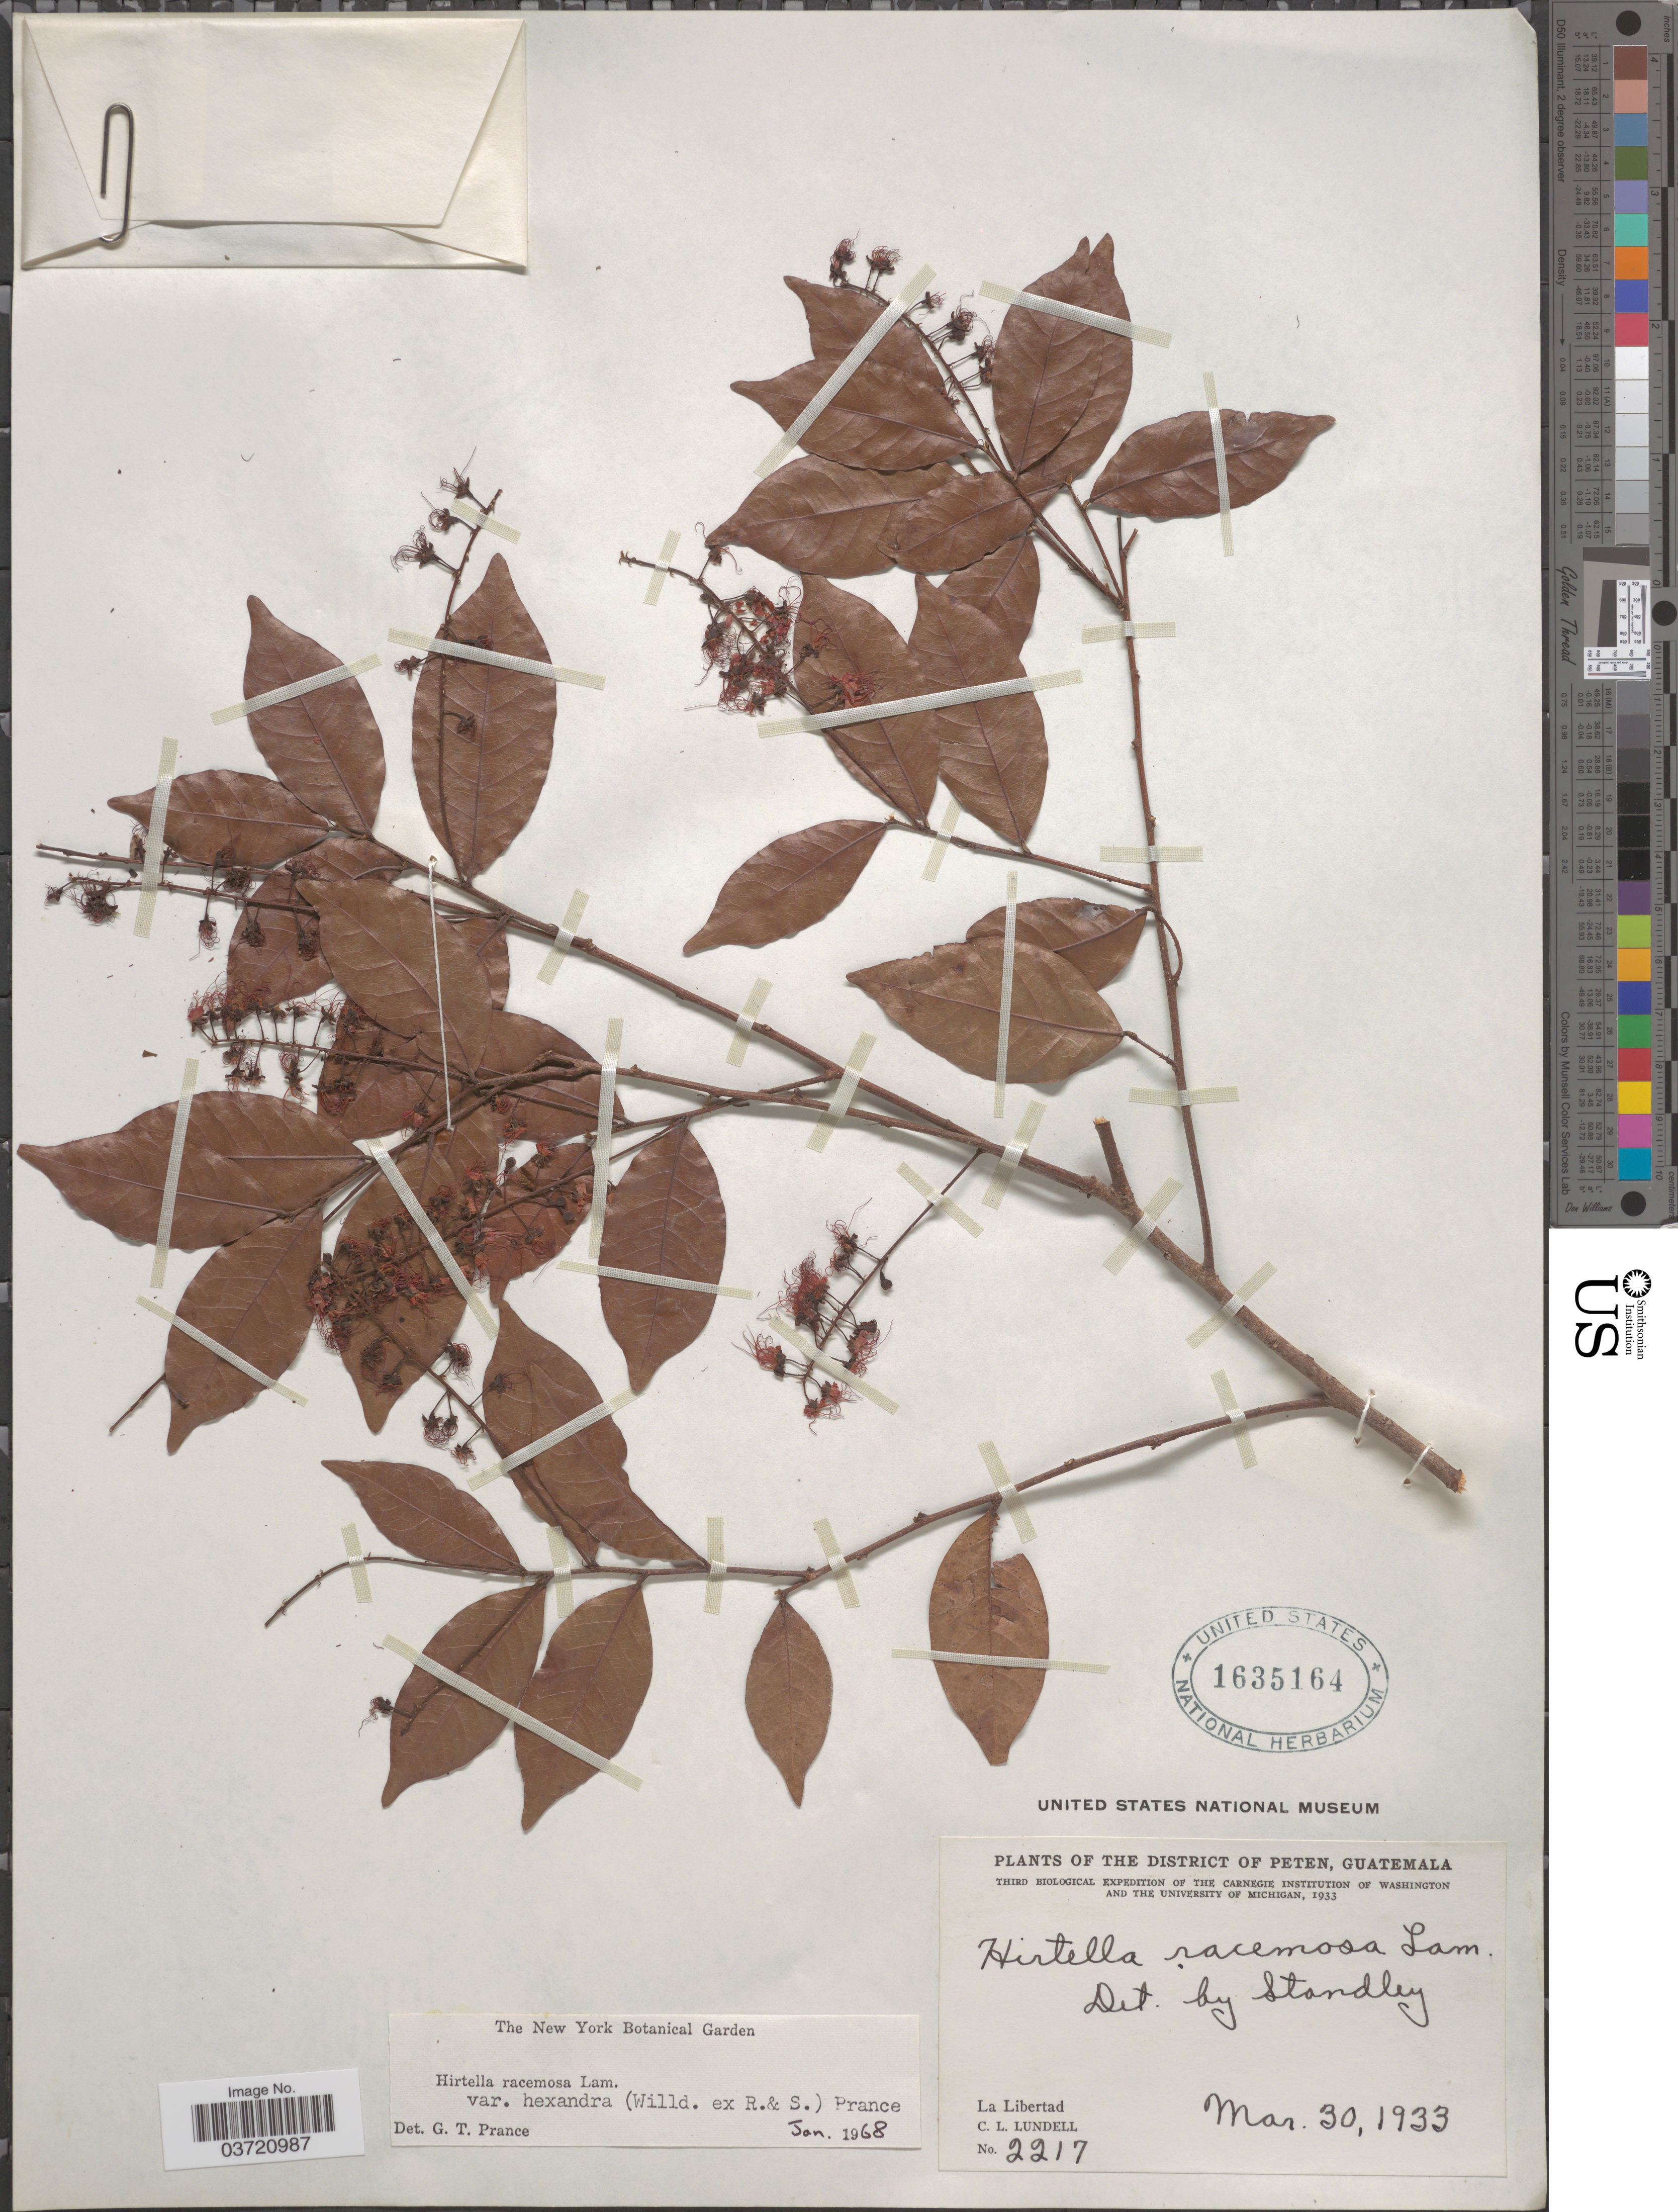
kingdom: Plantae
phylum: Tracheophyta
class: Magnoliopsida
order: Malpighiales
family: Chrysobalanaceae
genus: Hirtella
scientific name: Hirtella racemosa var. hexandra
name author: (Willd. ex Roem. & Schult.) Prance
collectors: C. L. Lundell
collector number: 2217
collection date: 1933-03-30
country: Guatemala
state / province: El Peten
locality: The District of Peten. La Libertad.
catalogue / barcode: US 1635164